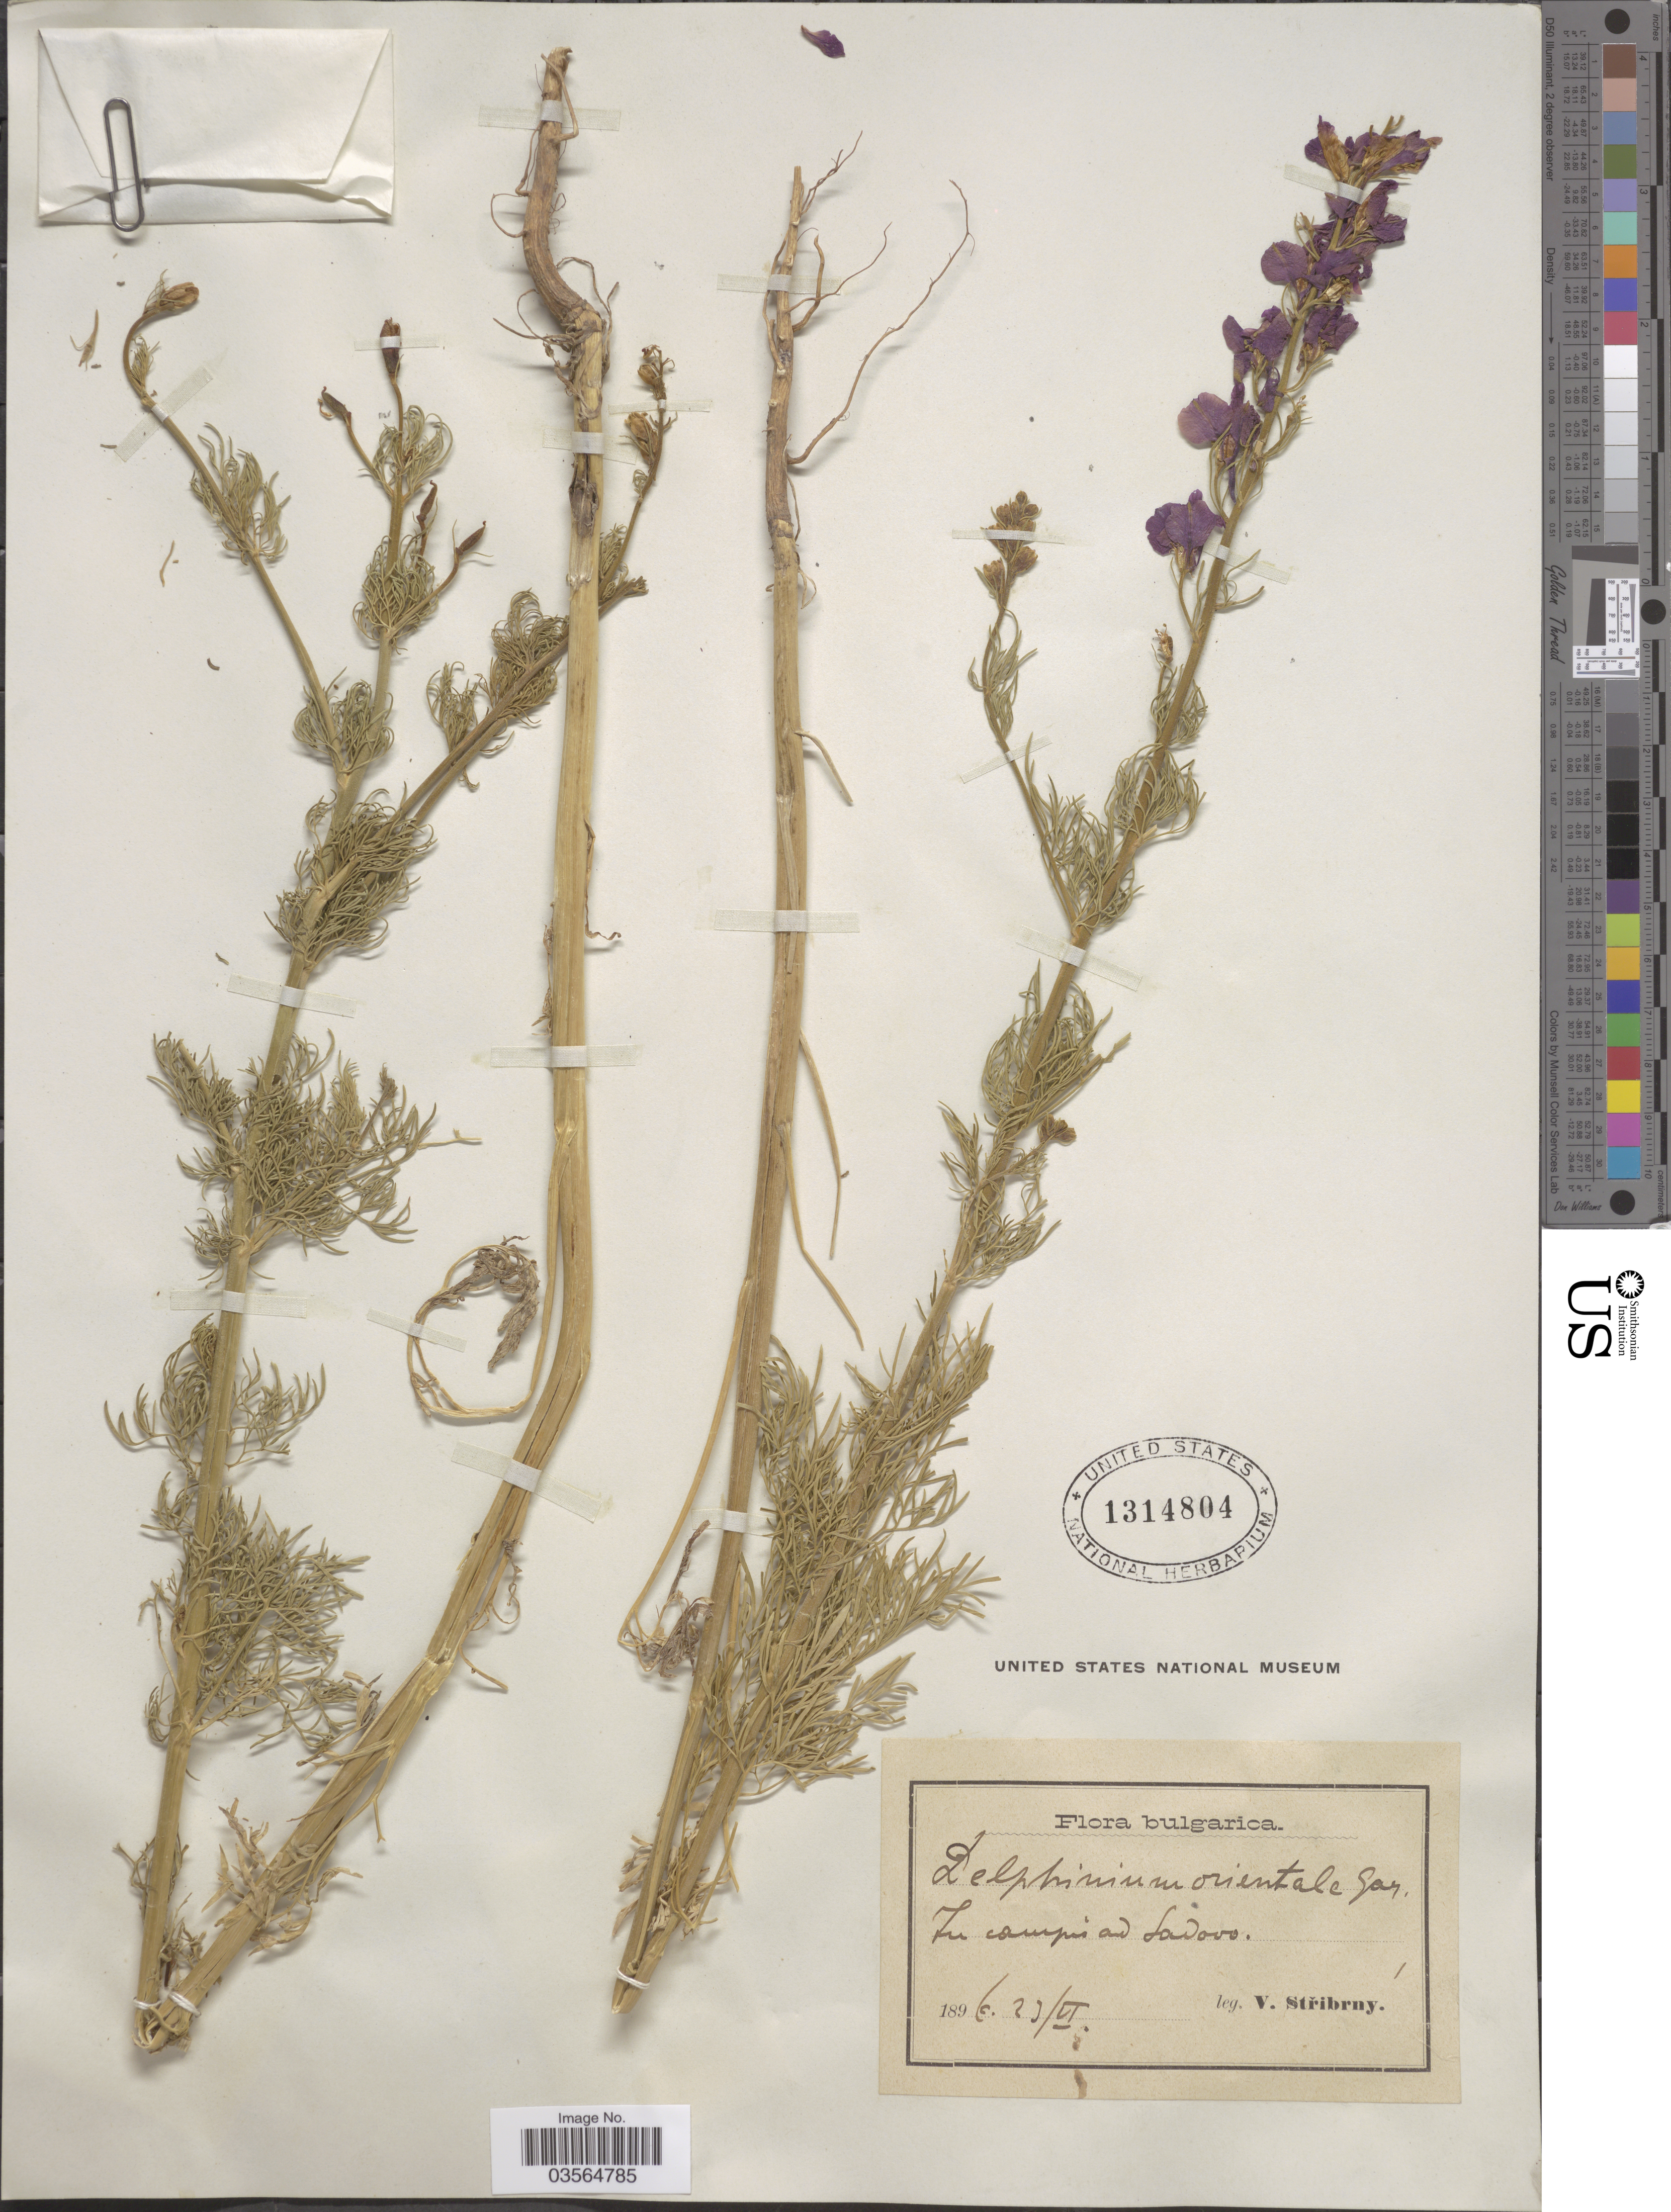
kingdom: Plantae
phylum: Tracheophyta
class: Magnoliopsida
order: Ranunculales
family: Ranunculaceae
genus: Delphinium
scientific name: Delphinium hispanicum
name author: Willk. ex Costa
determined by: Du Pasquier, P.-E.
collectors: V. Stribrny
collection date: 1896-06-23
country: Bulgaria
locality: In campis ad Ladous [interpreted].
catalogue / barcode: US 1314804